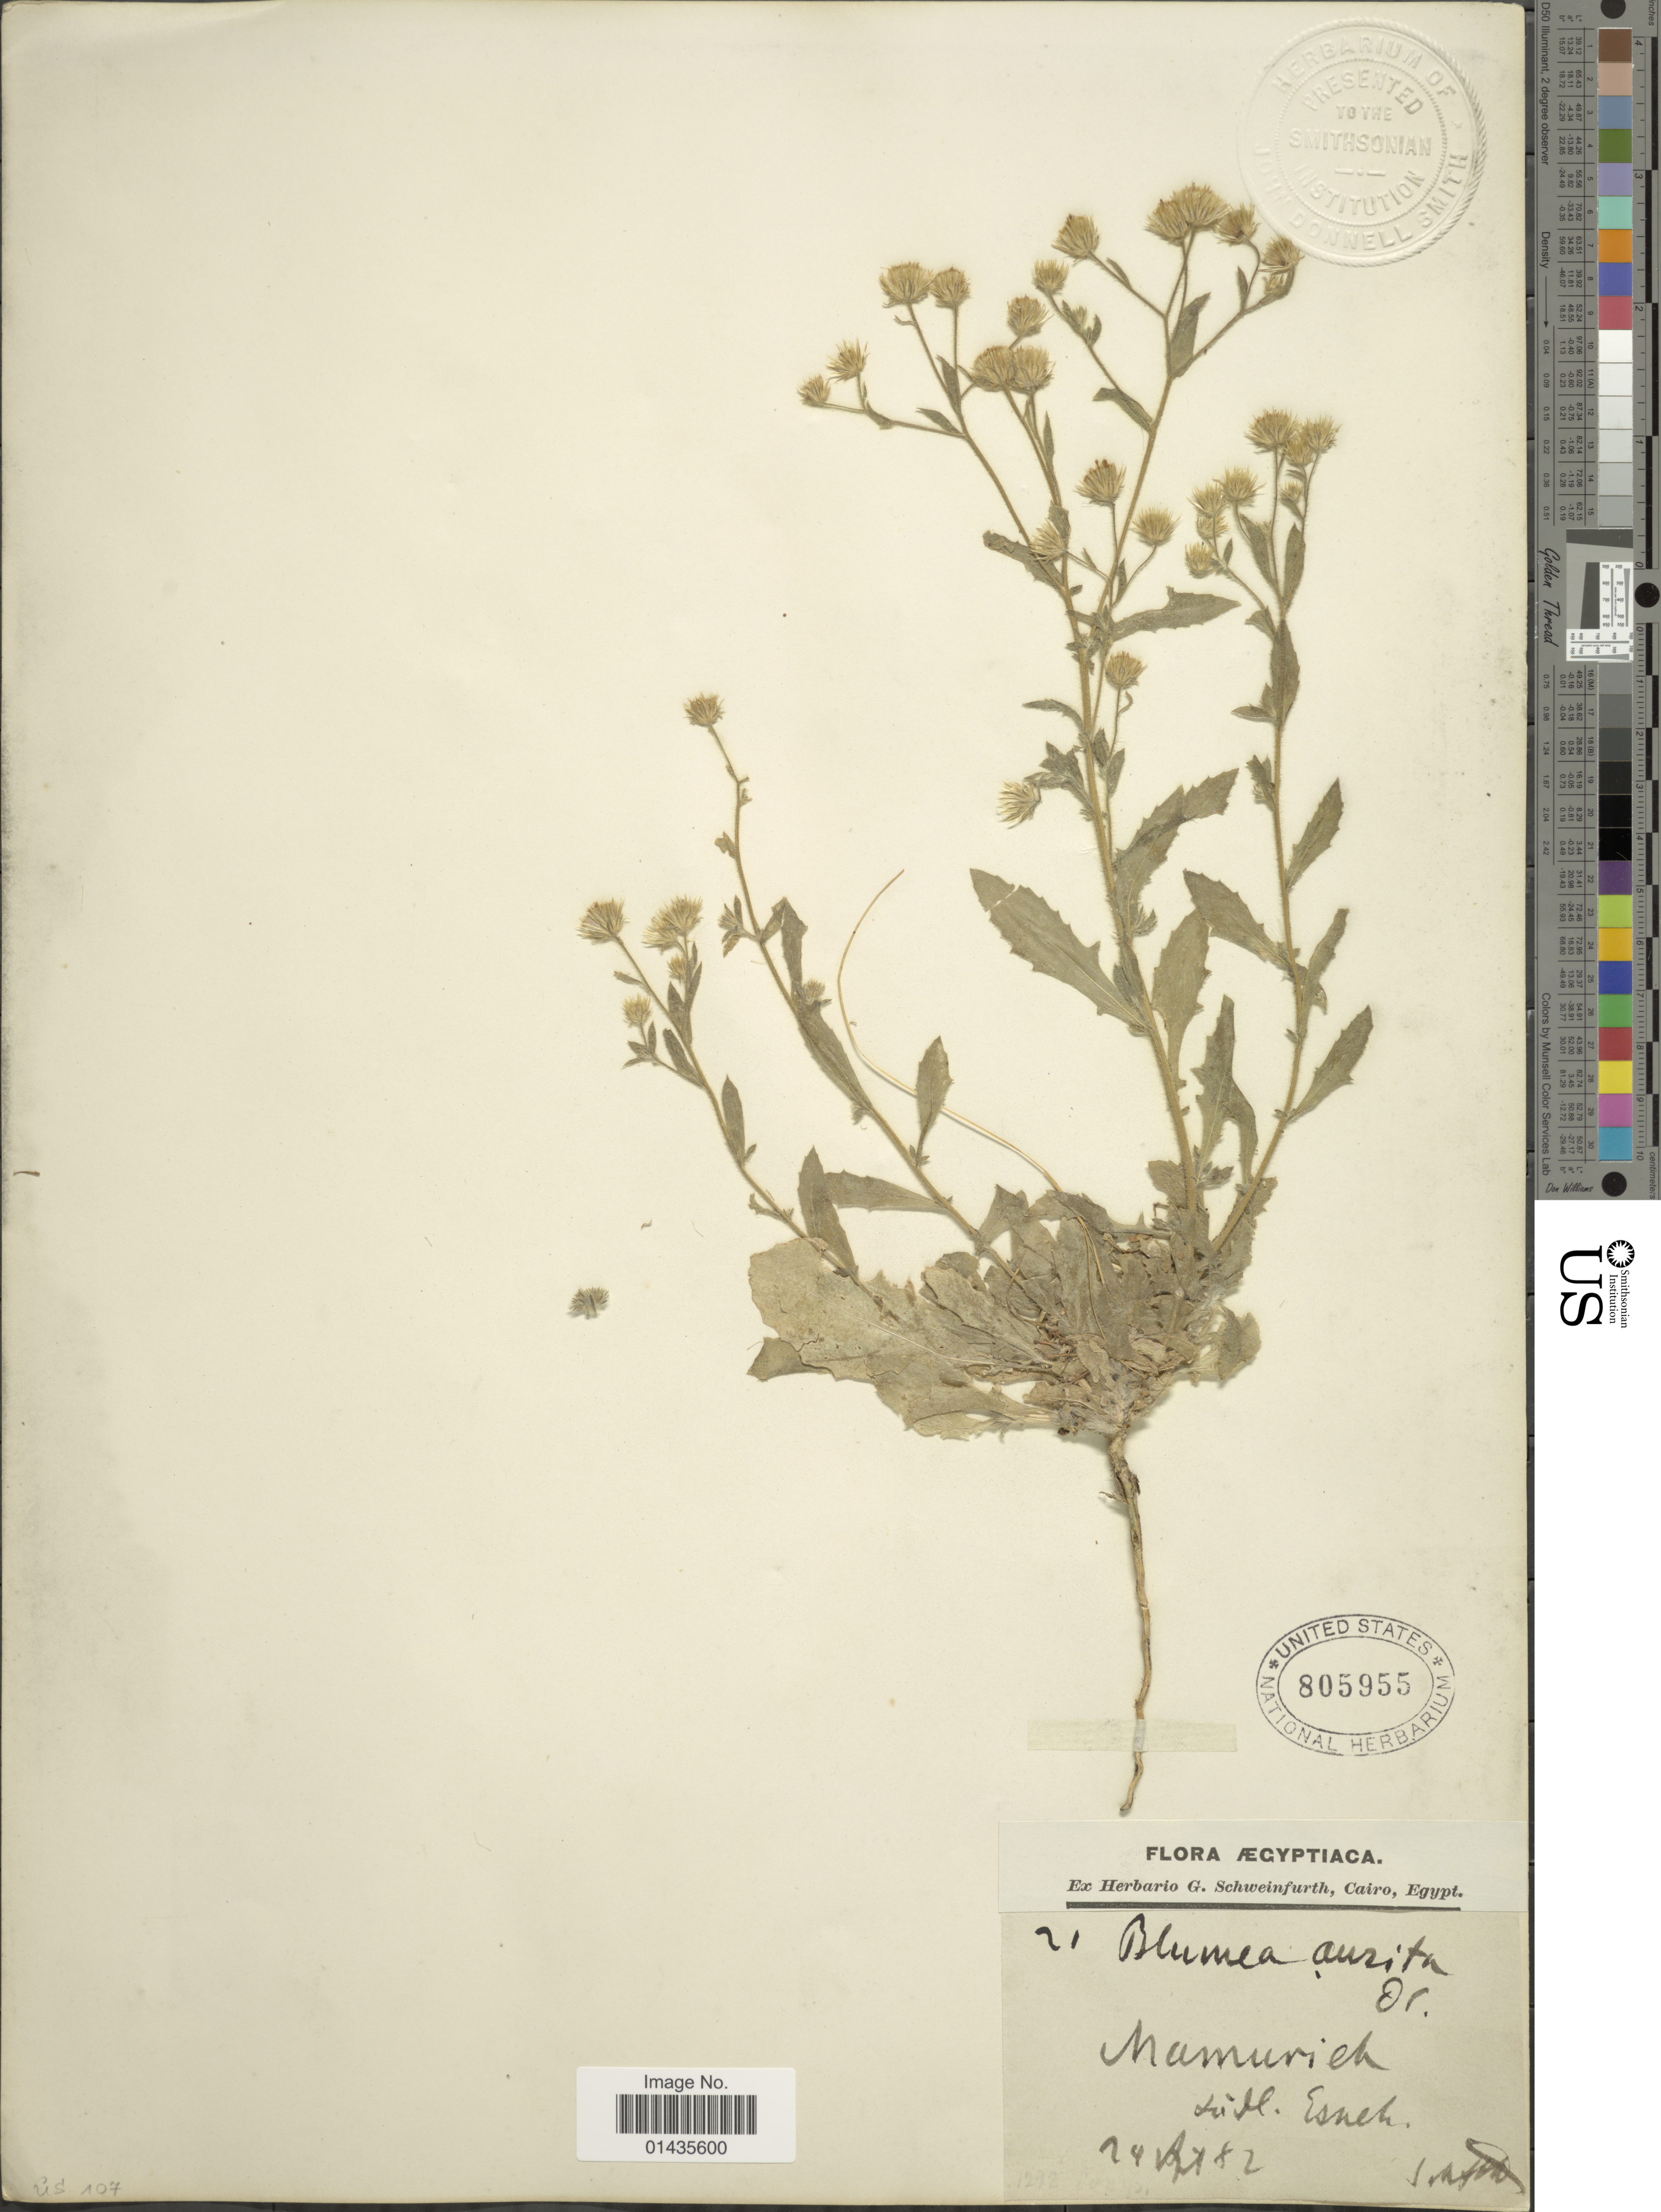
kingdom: Plantae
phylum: Tracheophyta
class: Magnoliopsida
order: Asterales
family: Asteraceae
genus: Blumea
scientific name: Blumea aurita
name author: (L. f.) DC.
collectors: G. Schweinfurth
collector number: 21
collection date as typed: Transcribed d/m/y: 24/4/82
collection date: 1882-04-24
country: Egypt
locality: Mamuriek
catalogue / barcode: US 805955